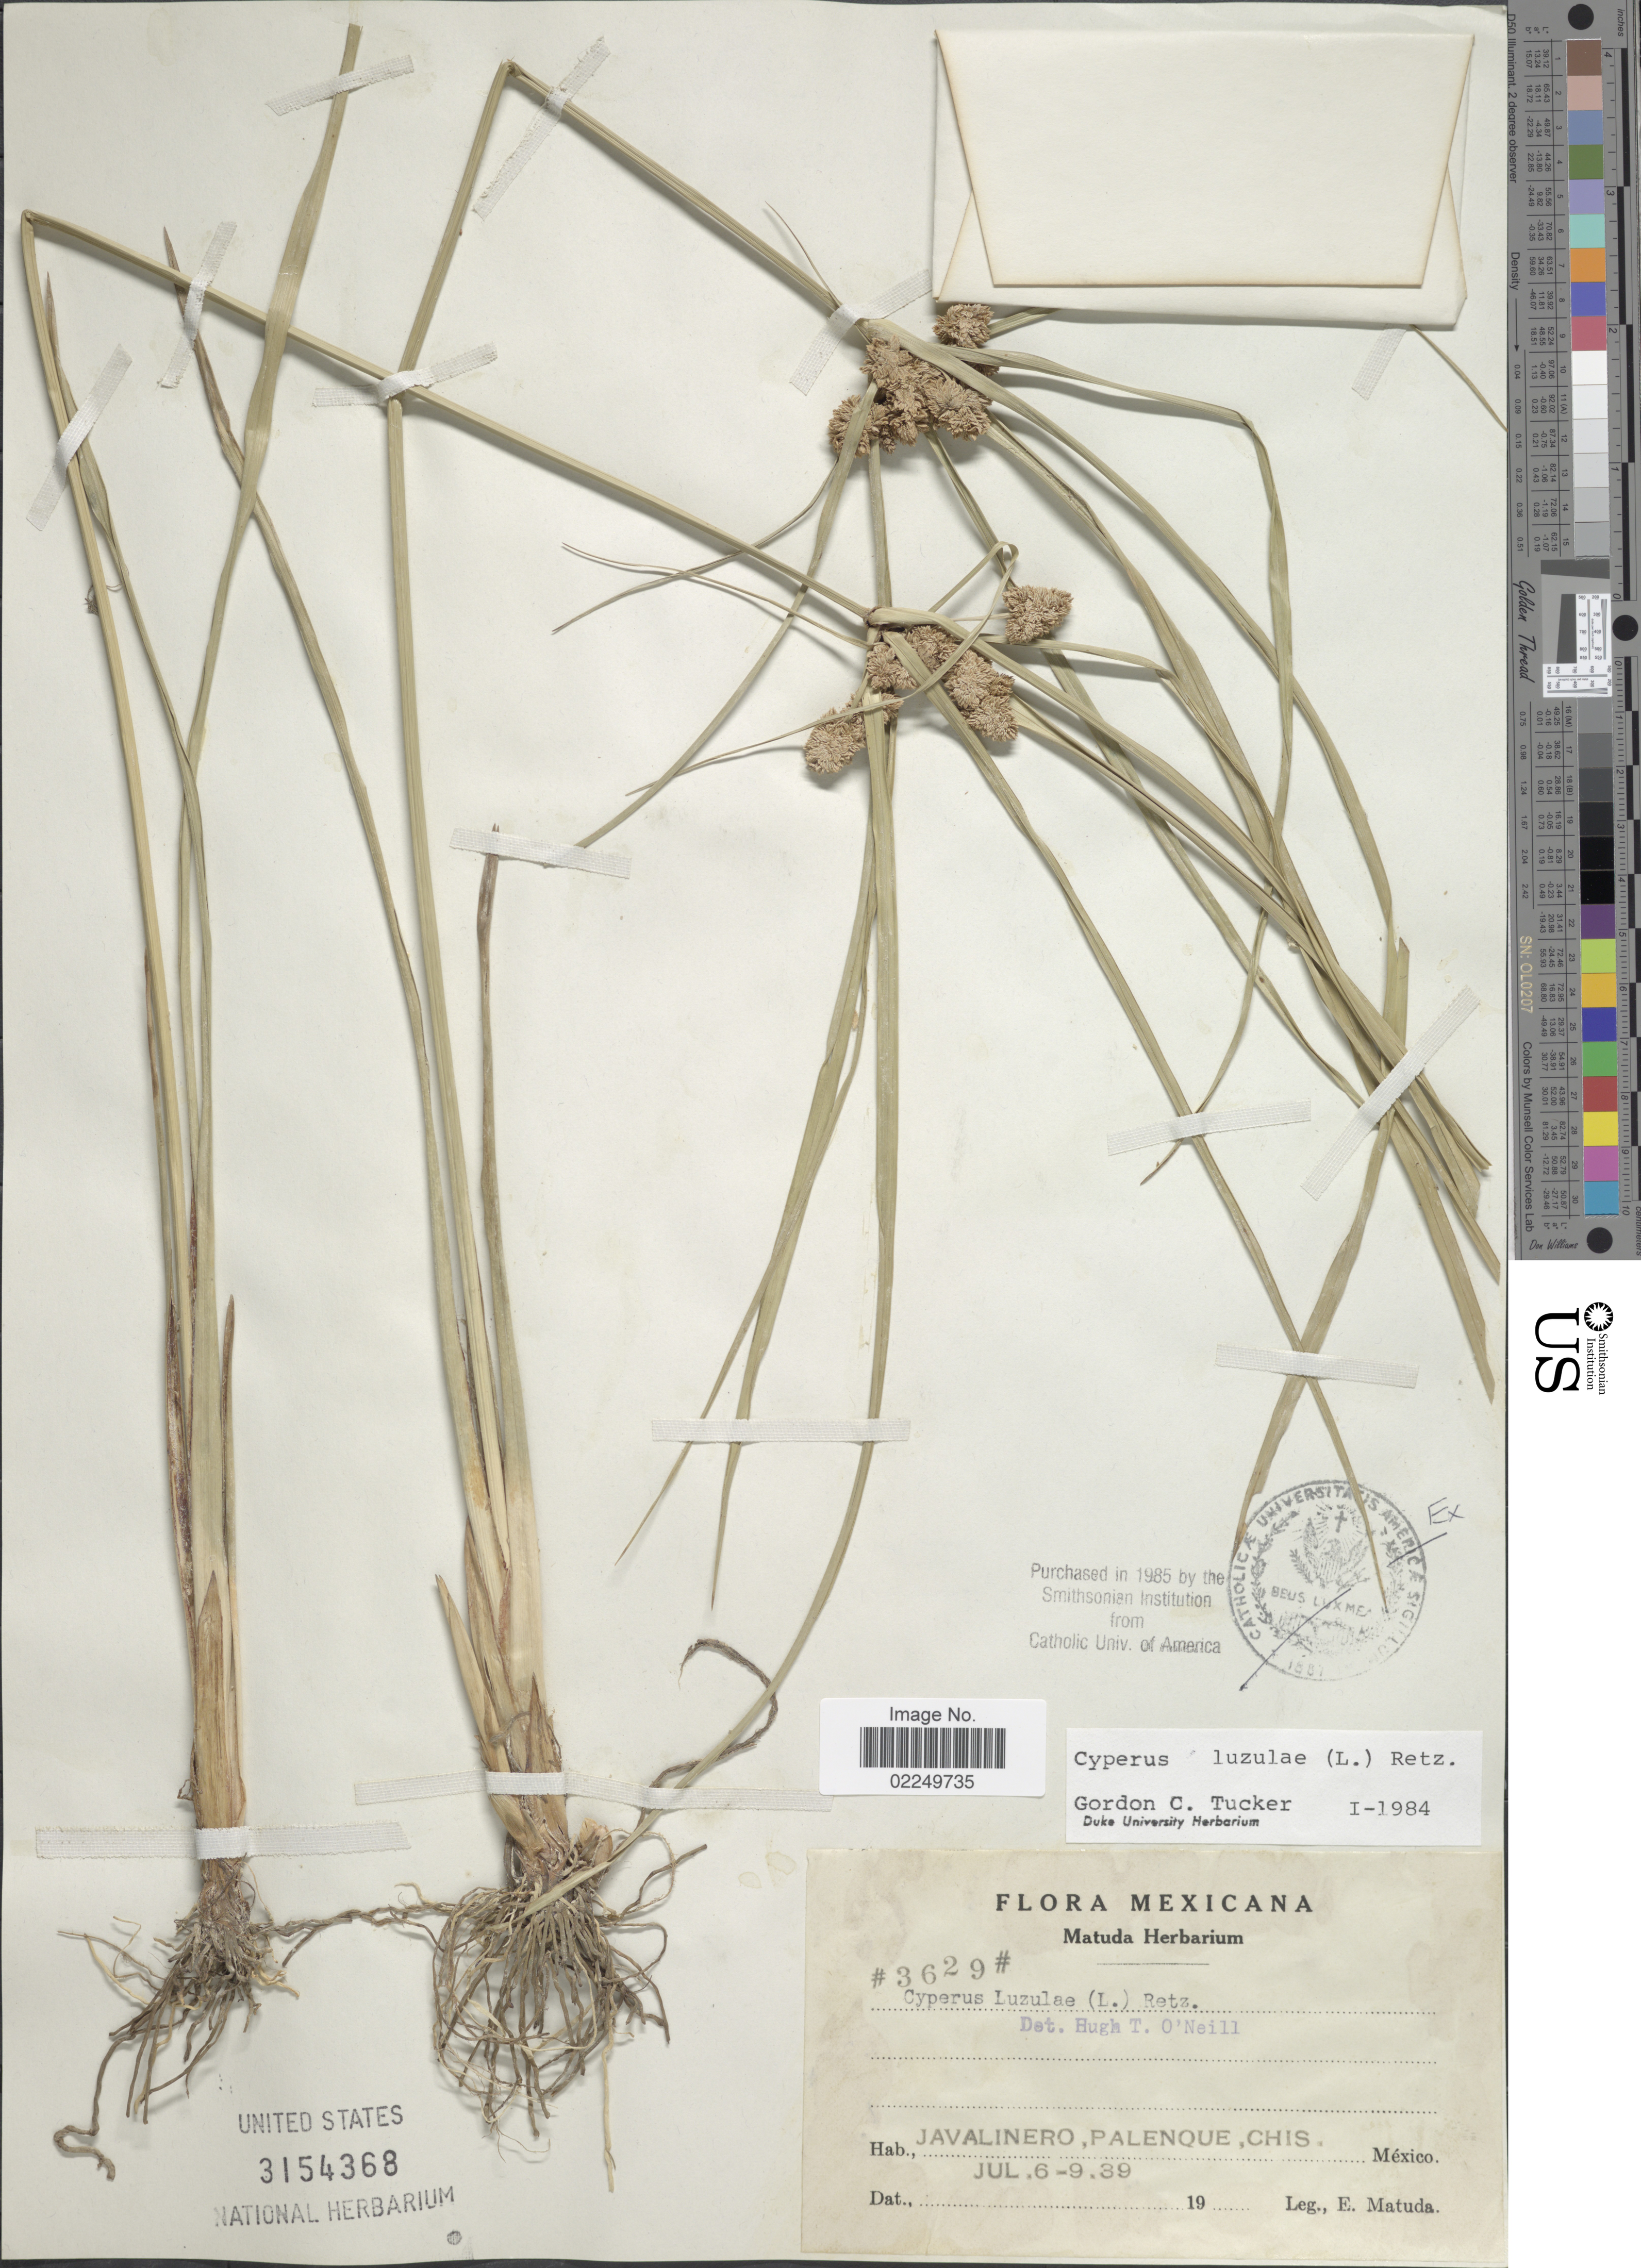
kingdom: Plantae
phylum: Tracheophyta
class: Liliopsida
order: Poales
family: Cyperaceae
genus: Cyperus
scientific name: Cyperus luzulae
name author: (L.) Rottb. ex Retz.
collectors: E. Matuda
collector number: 3629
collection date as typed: Transcribed d/m/y: 6/7/39 to 9/7/39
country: Mexico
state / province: Chiapas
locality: Javalinero, Palenque, Chis., Mexico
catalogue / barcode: US 3154368